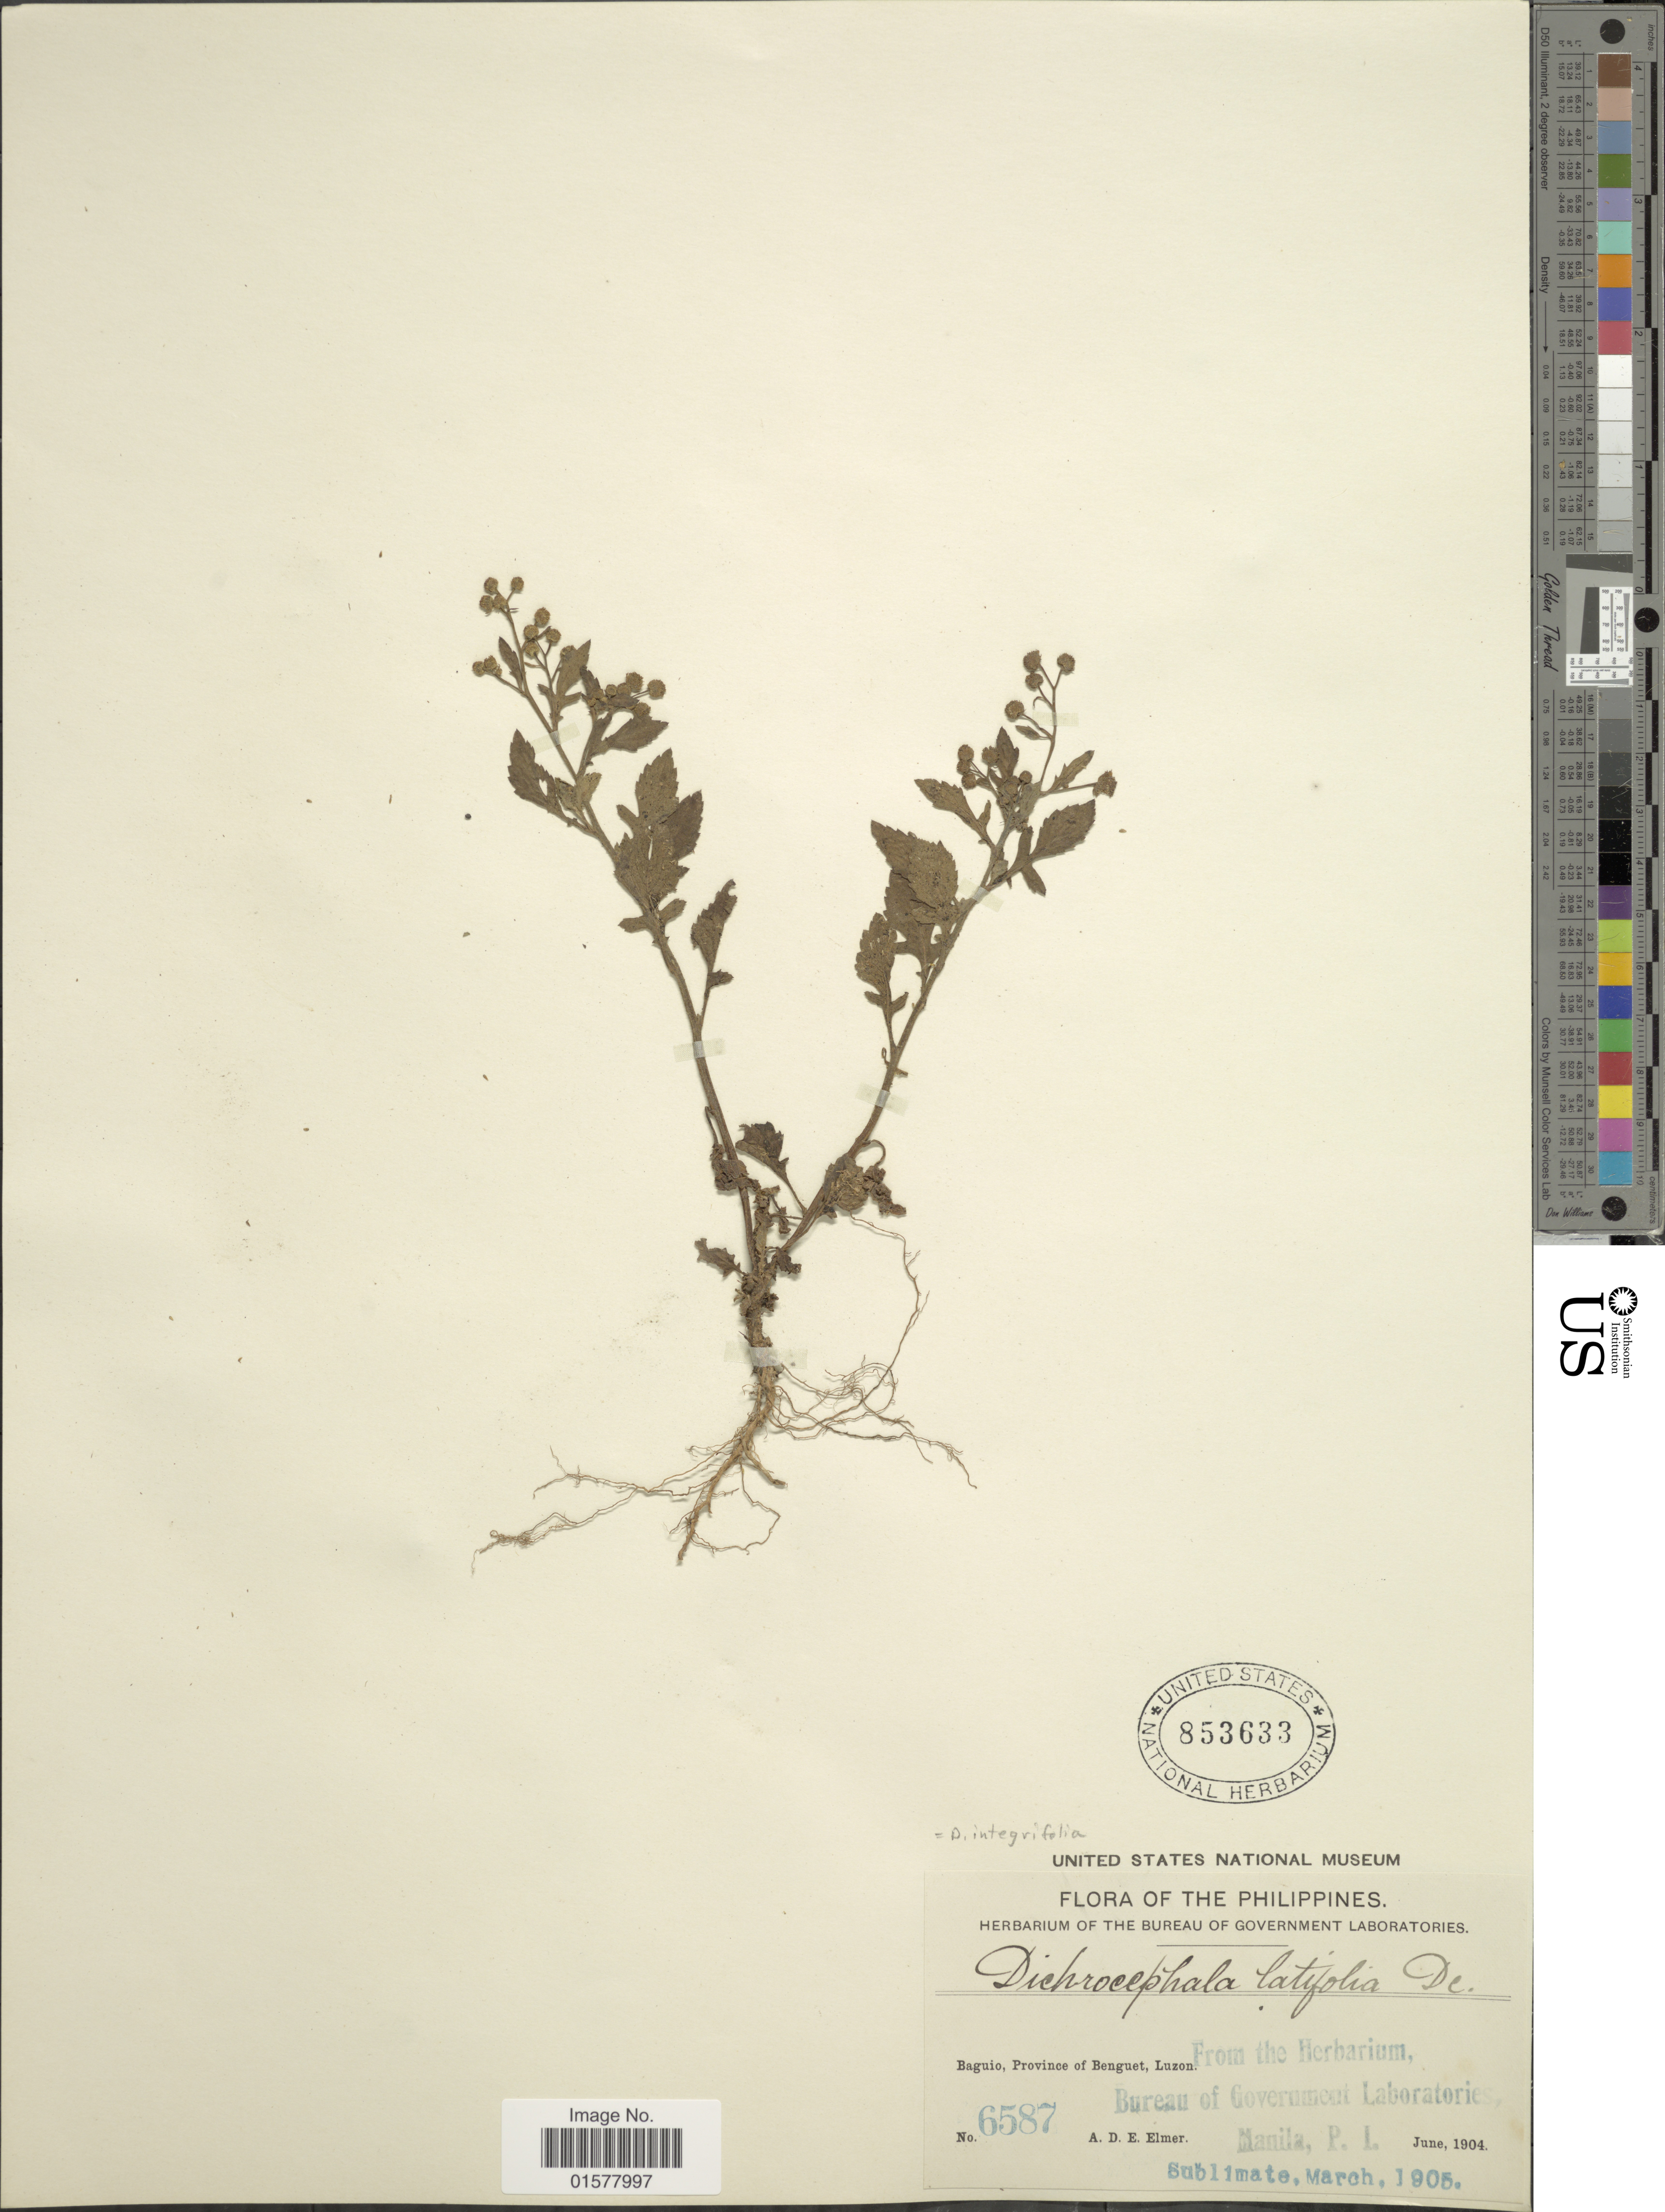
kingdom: Plantae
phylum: Tracheophyta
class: Magnoliopsida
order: Asterales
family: Asteraceae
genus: Dichrocephala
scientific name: Dichrocephala integrifolia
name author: (L. f.) Kuntze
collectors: A. D. E. Elmer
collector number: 6587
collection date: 1904-06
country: Philippines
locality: Baguio, Province of Benguet, Luzon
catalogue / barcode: US 853633